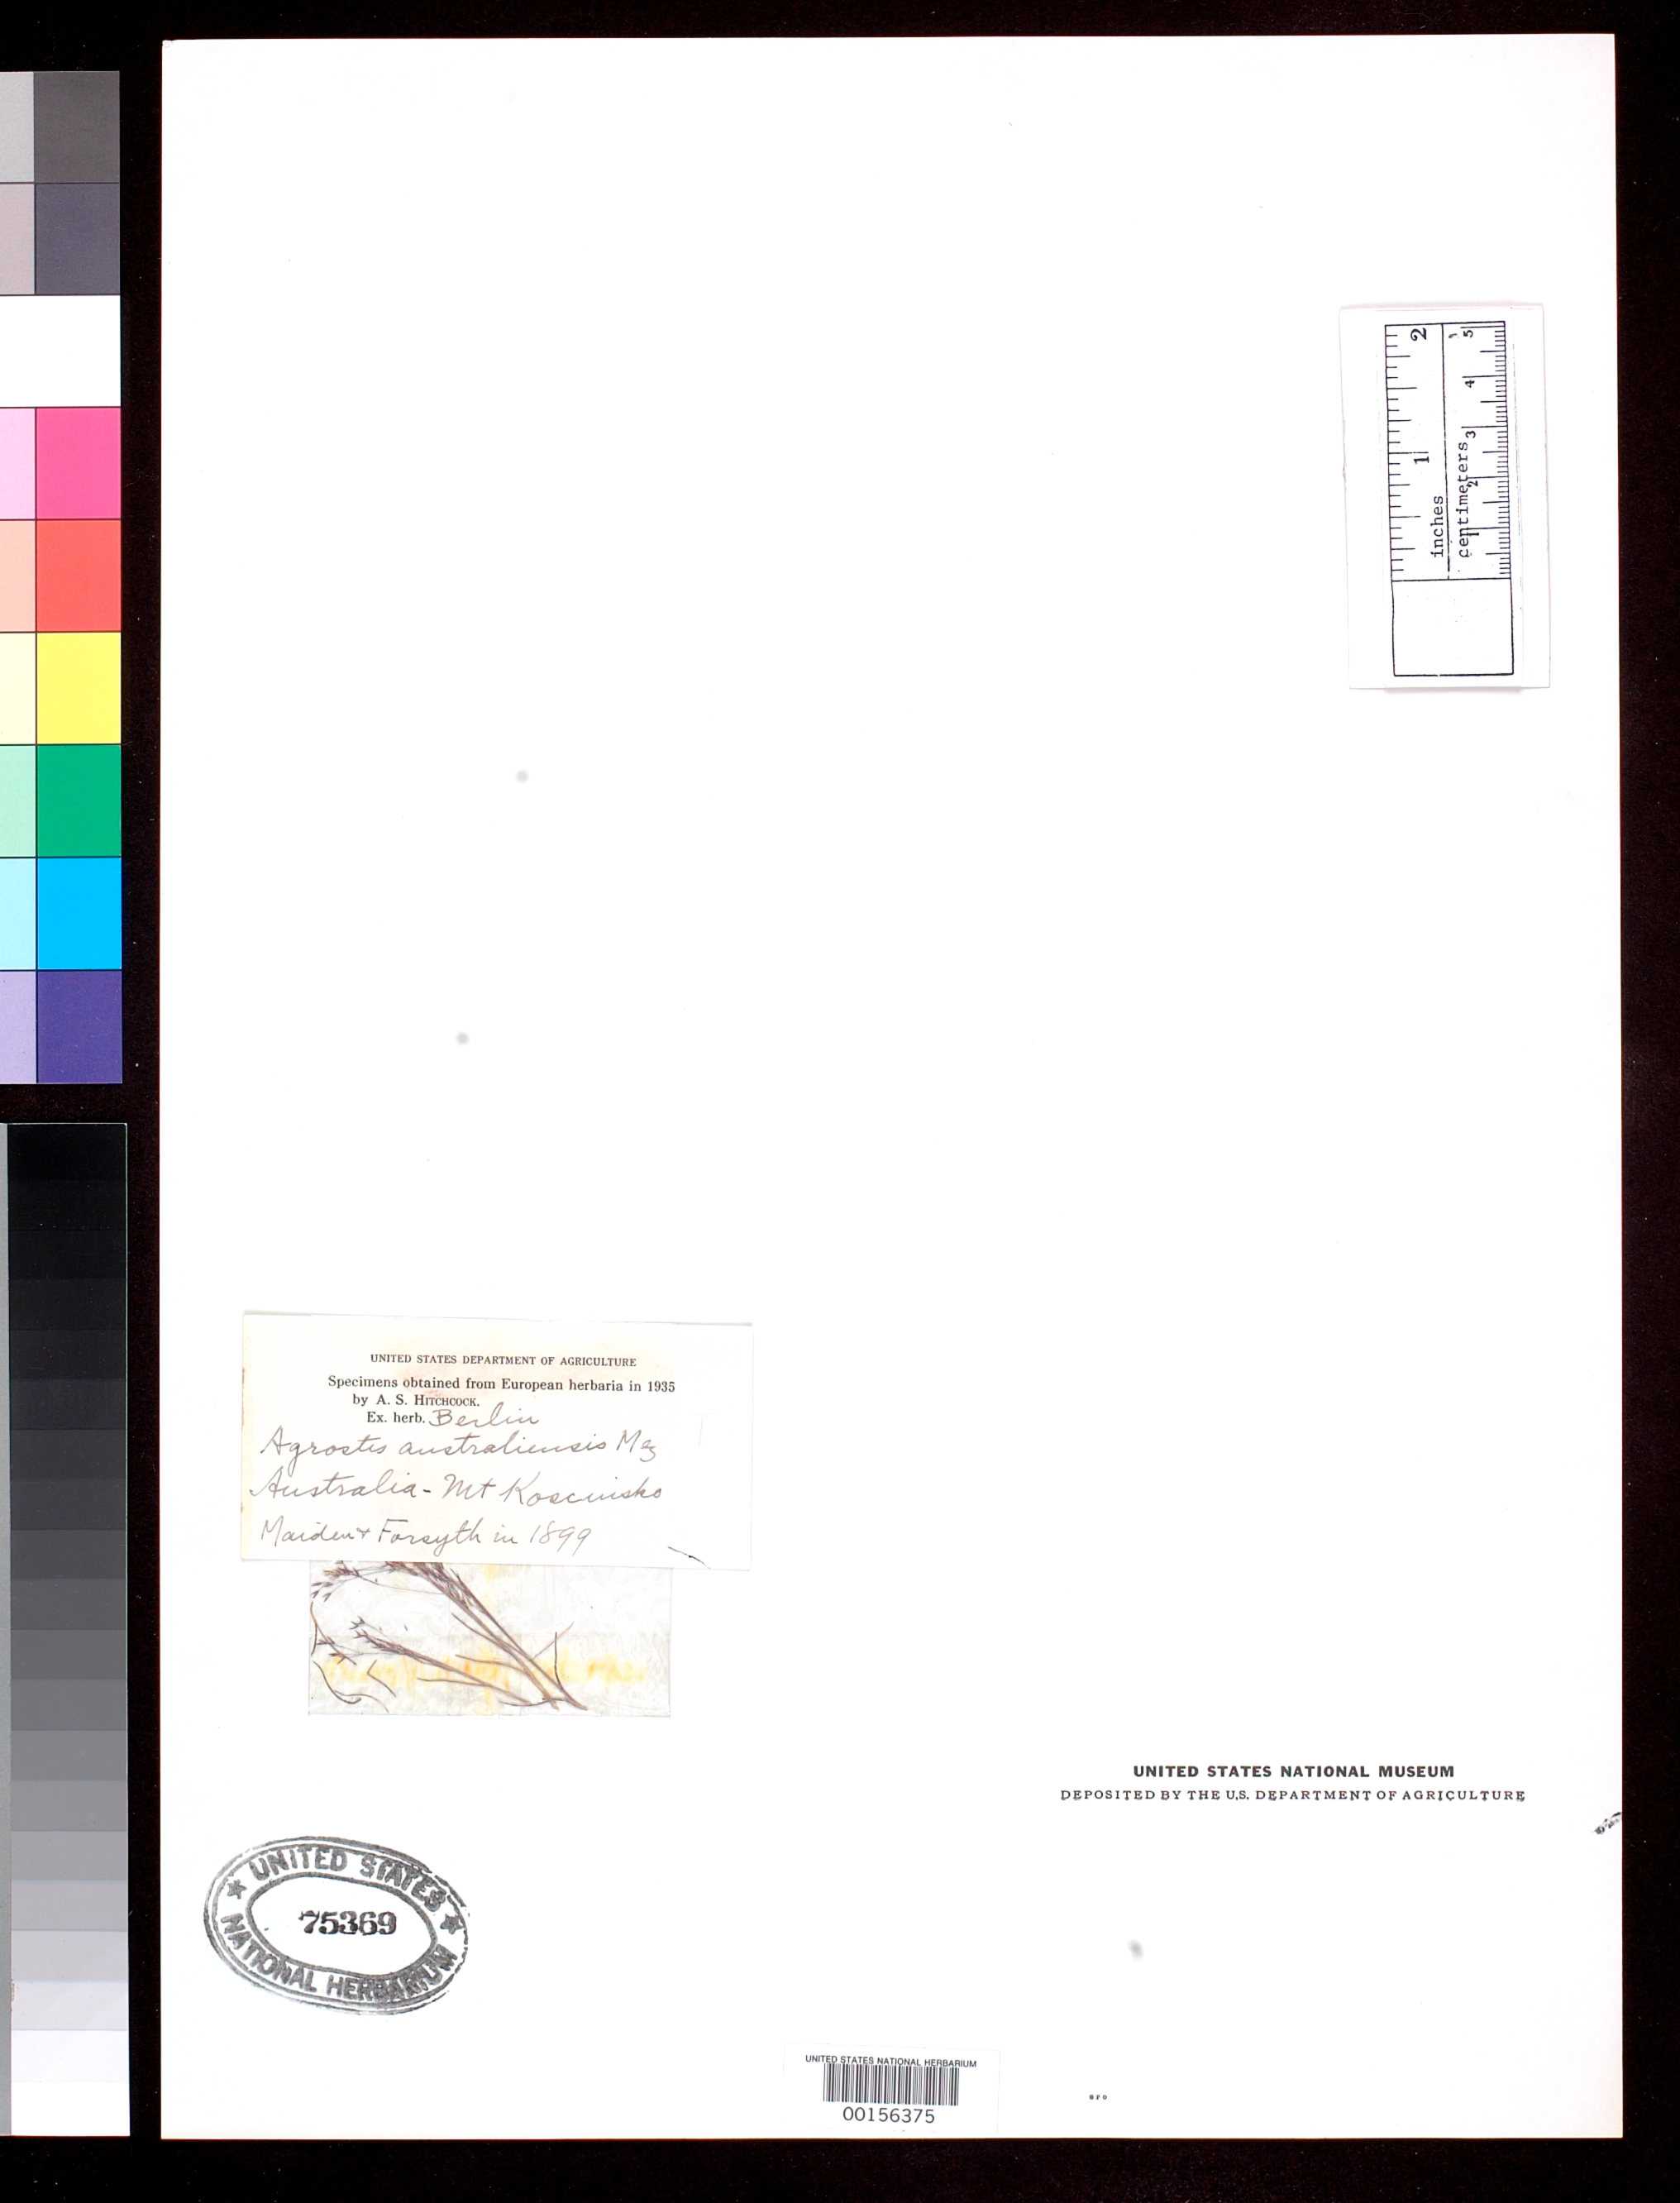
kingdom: Plantae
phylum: Tracheophyta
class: Liliopsida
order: Poales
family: Poaceae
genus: Agrostis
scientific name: Agrostis australiensis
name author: Mez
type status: Type Fragment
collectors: J. Maiden & W. Forsyth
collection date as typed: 1899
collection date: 1899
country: Australia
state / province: New South Wales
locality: Mount Kosciusko.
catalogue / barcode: US 75369